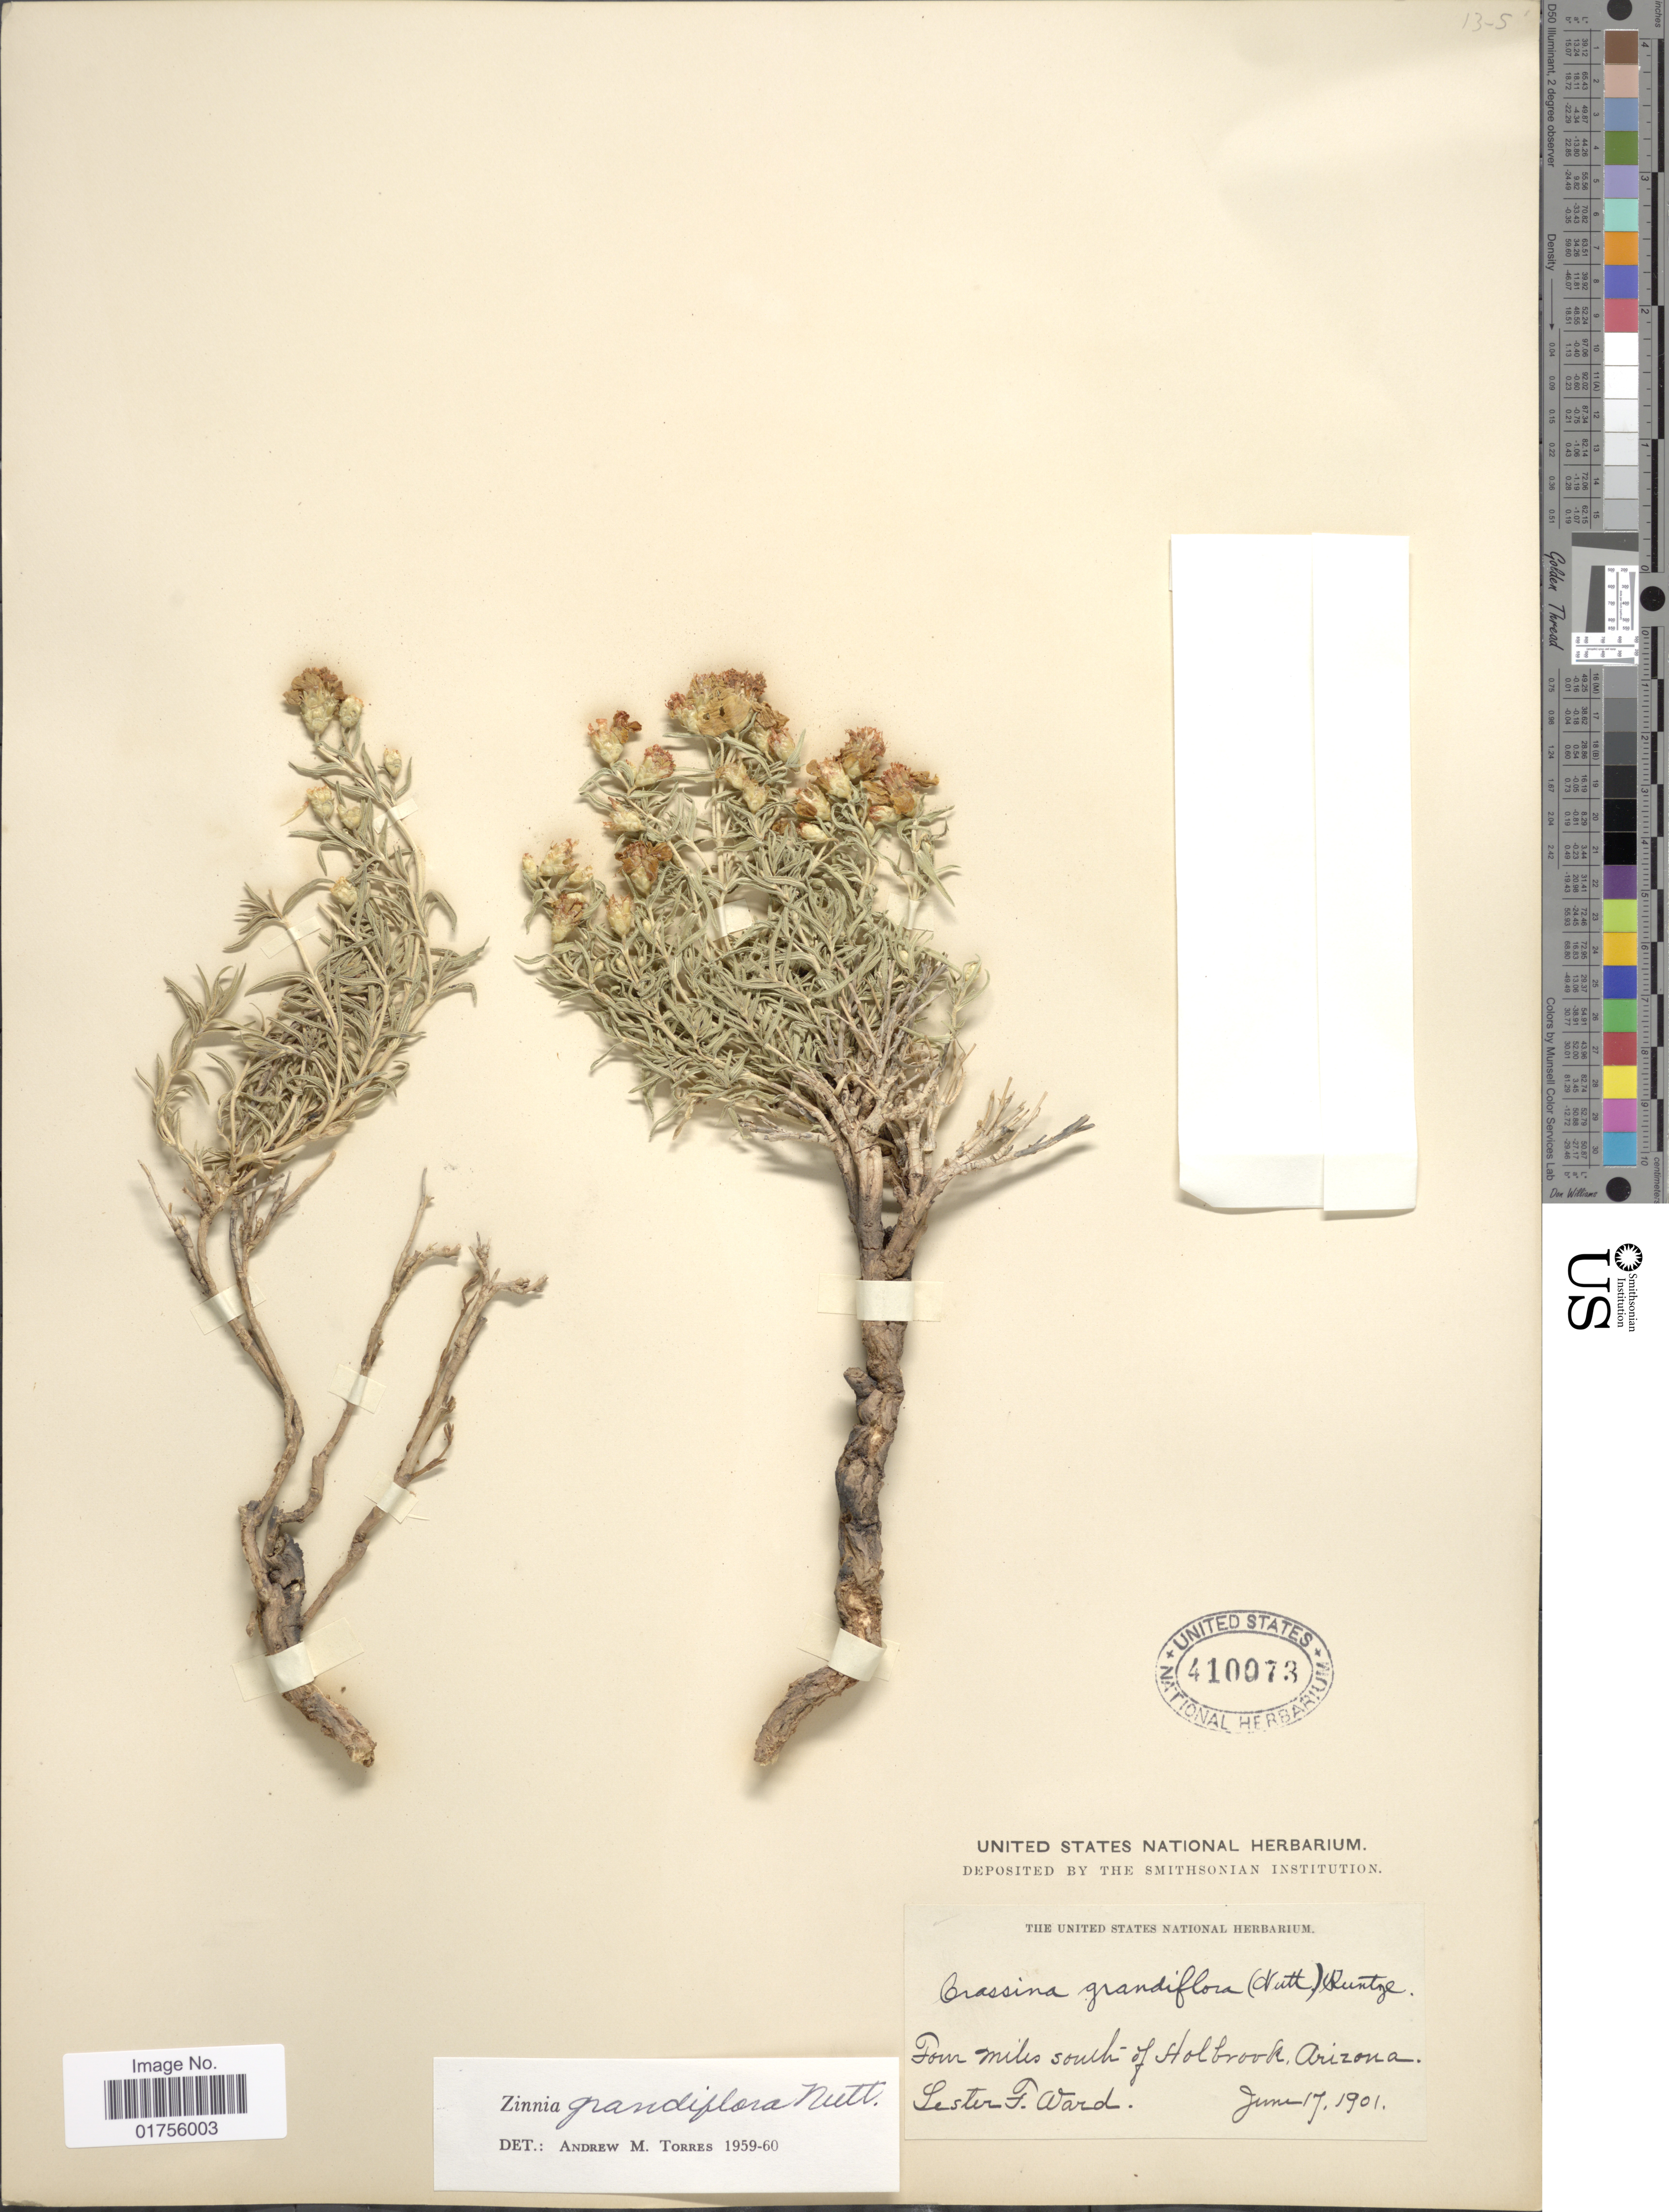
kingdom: Plantae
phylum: Tracheophyta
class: Magnoliopsida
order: Asterales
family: Asteraceae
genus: Zinnia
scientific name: Zinnia grandiflora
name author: Nutt.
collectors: L. F. Ward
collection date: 1901-06-17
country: United States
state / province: Arizona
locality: Four miles south of Holbrook, Arizona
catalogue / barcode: US 410073